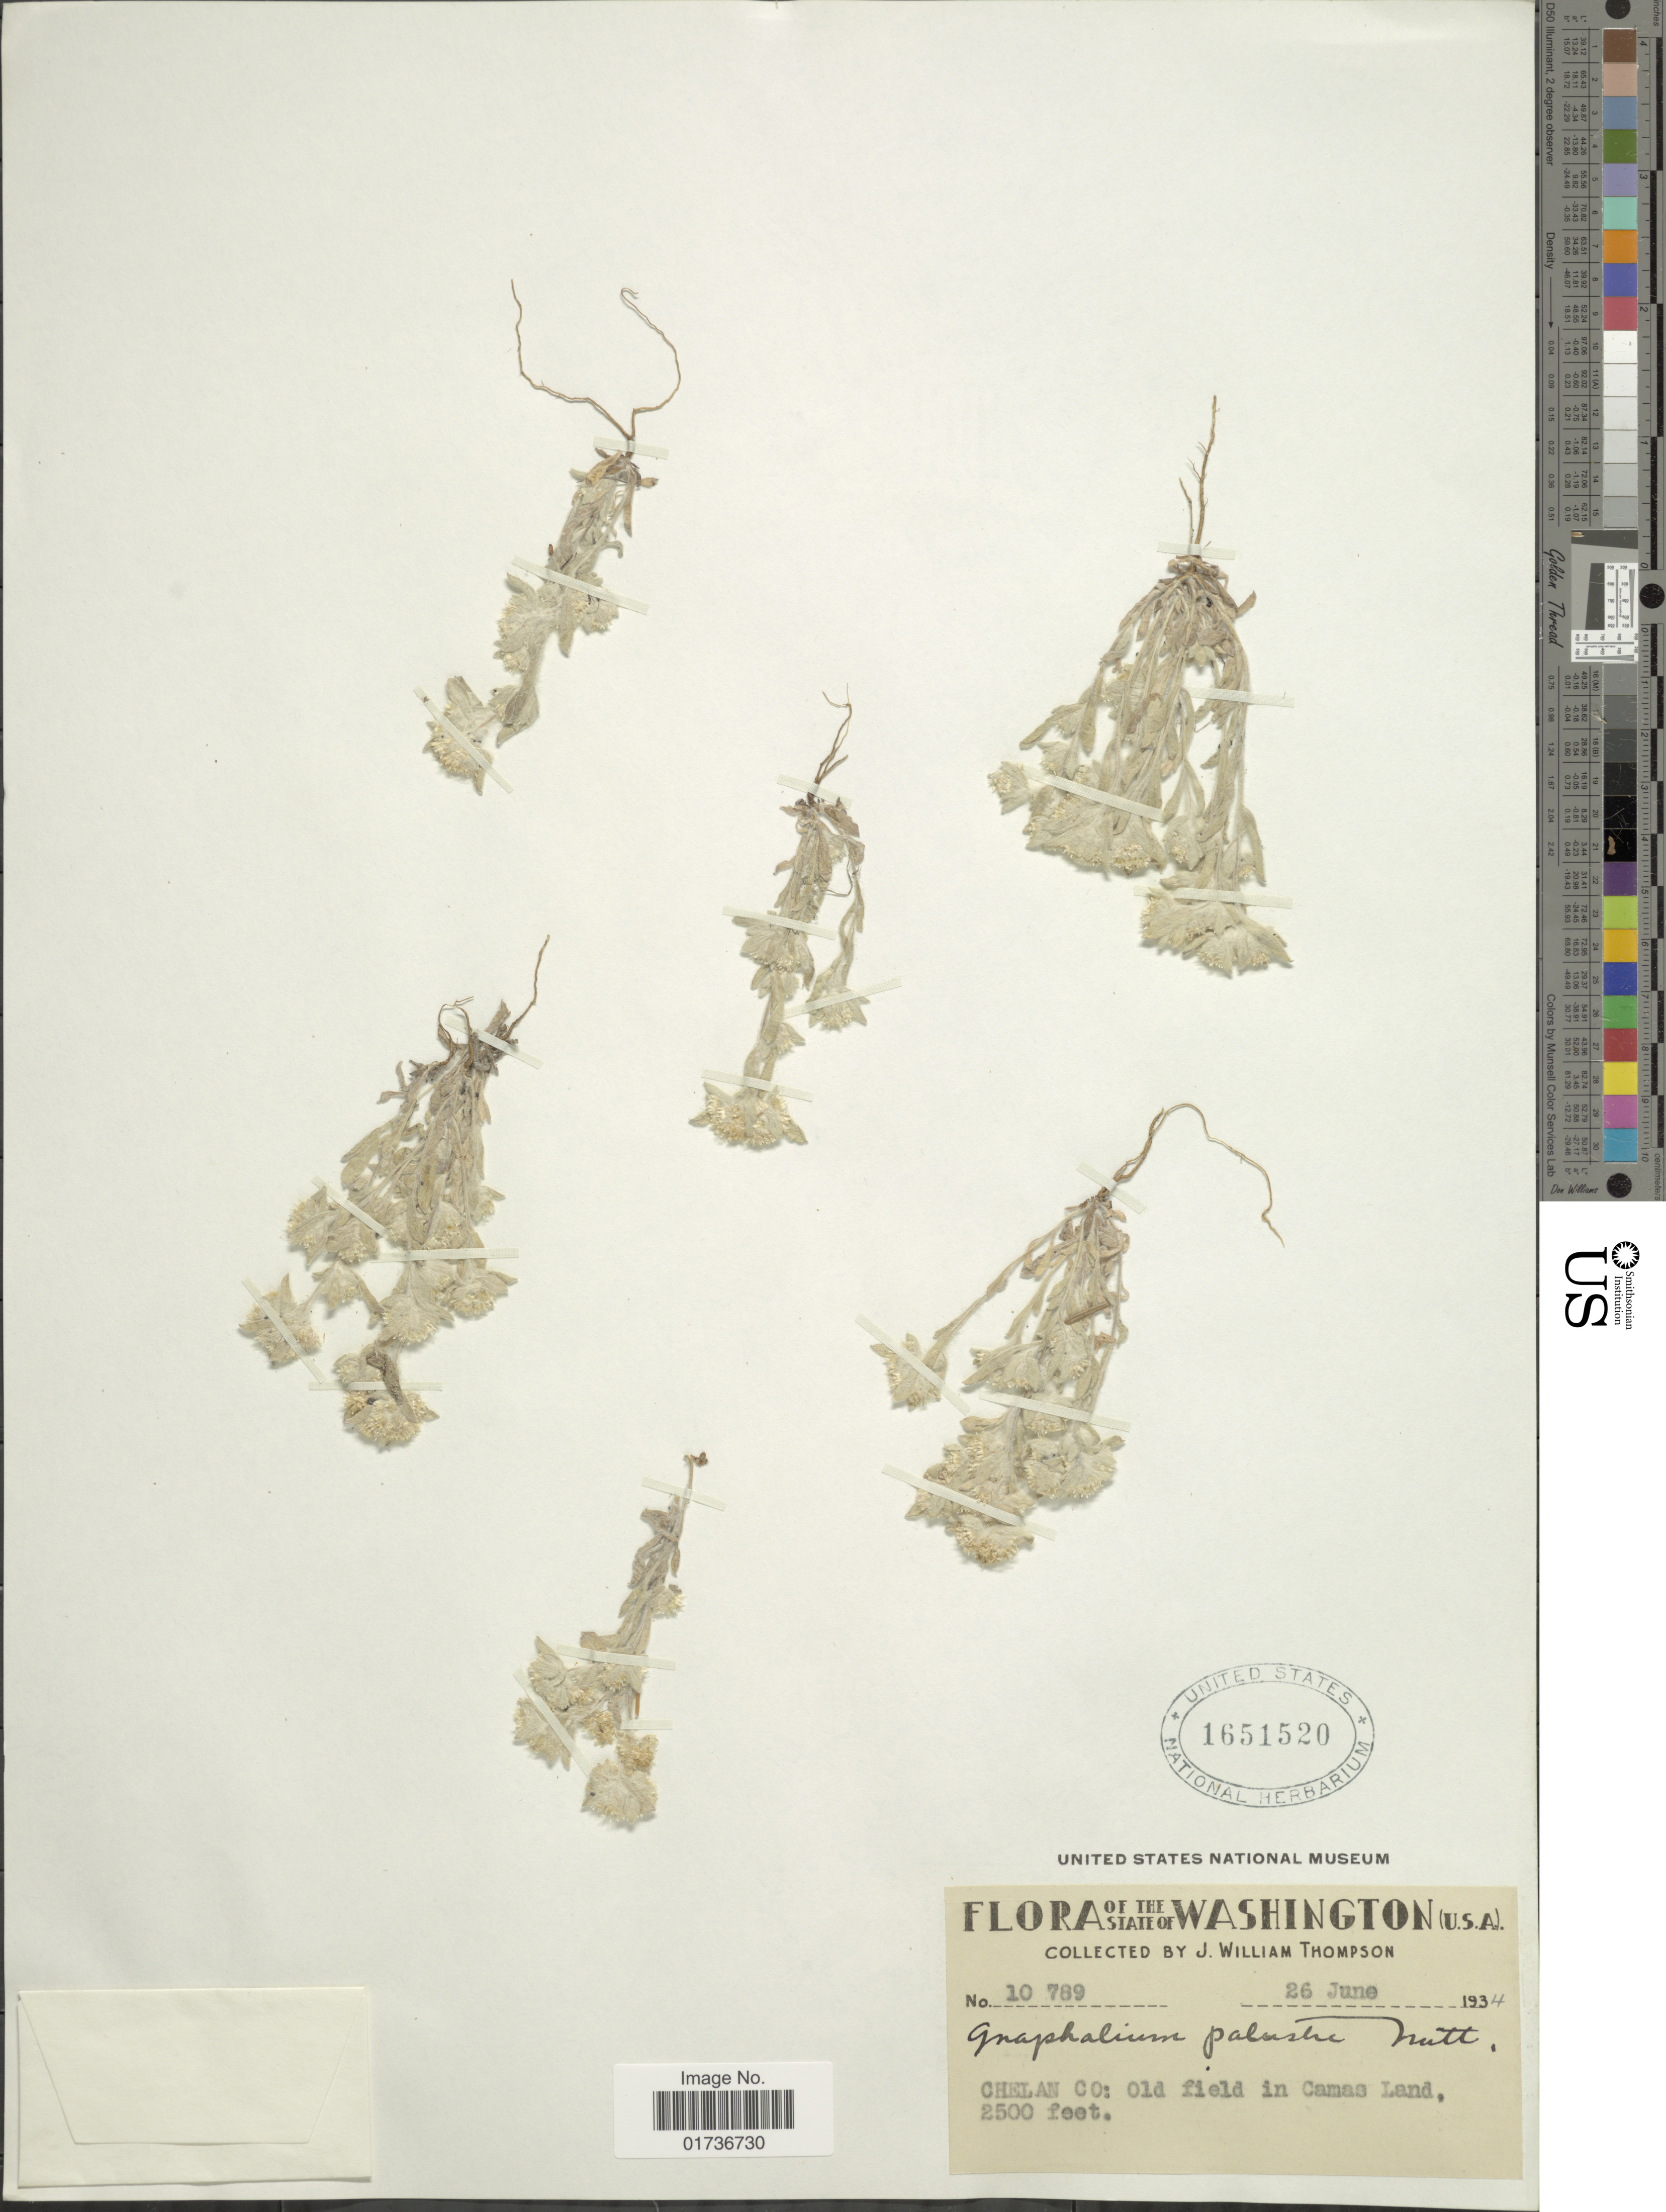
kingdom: Plantae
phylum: Tracheophyta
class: Magnoliopsida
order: Asterales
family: Asteraceae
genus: Gnaphalium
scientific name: Gnaphalium palustre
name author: Nutt.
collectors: J. W. Thompson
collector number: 10789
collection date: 1934-06-26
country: United States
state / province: Washington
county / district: Chelan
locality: Chelan Co: Old field in Cames Land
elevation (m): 762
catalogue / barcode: US 1651520